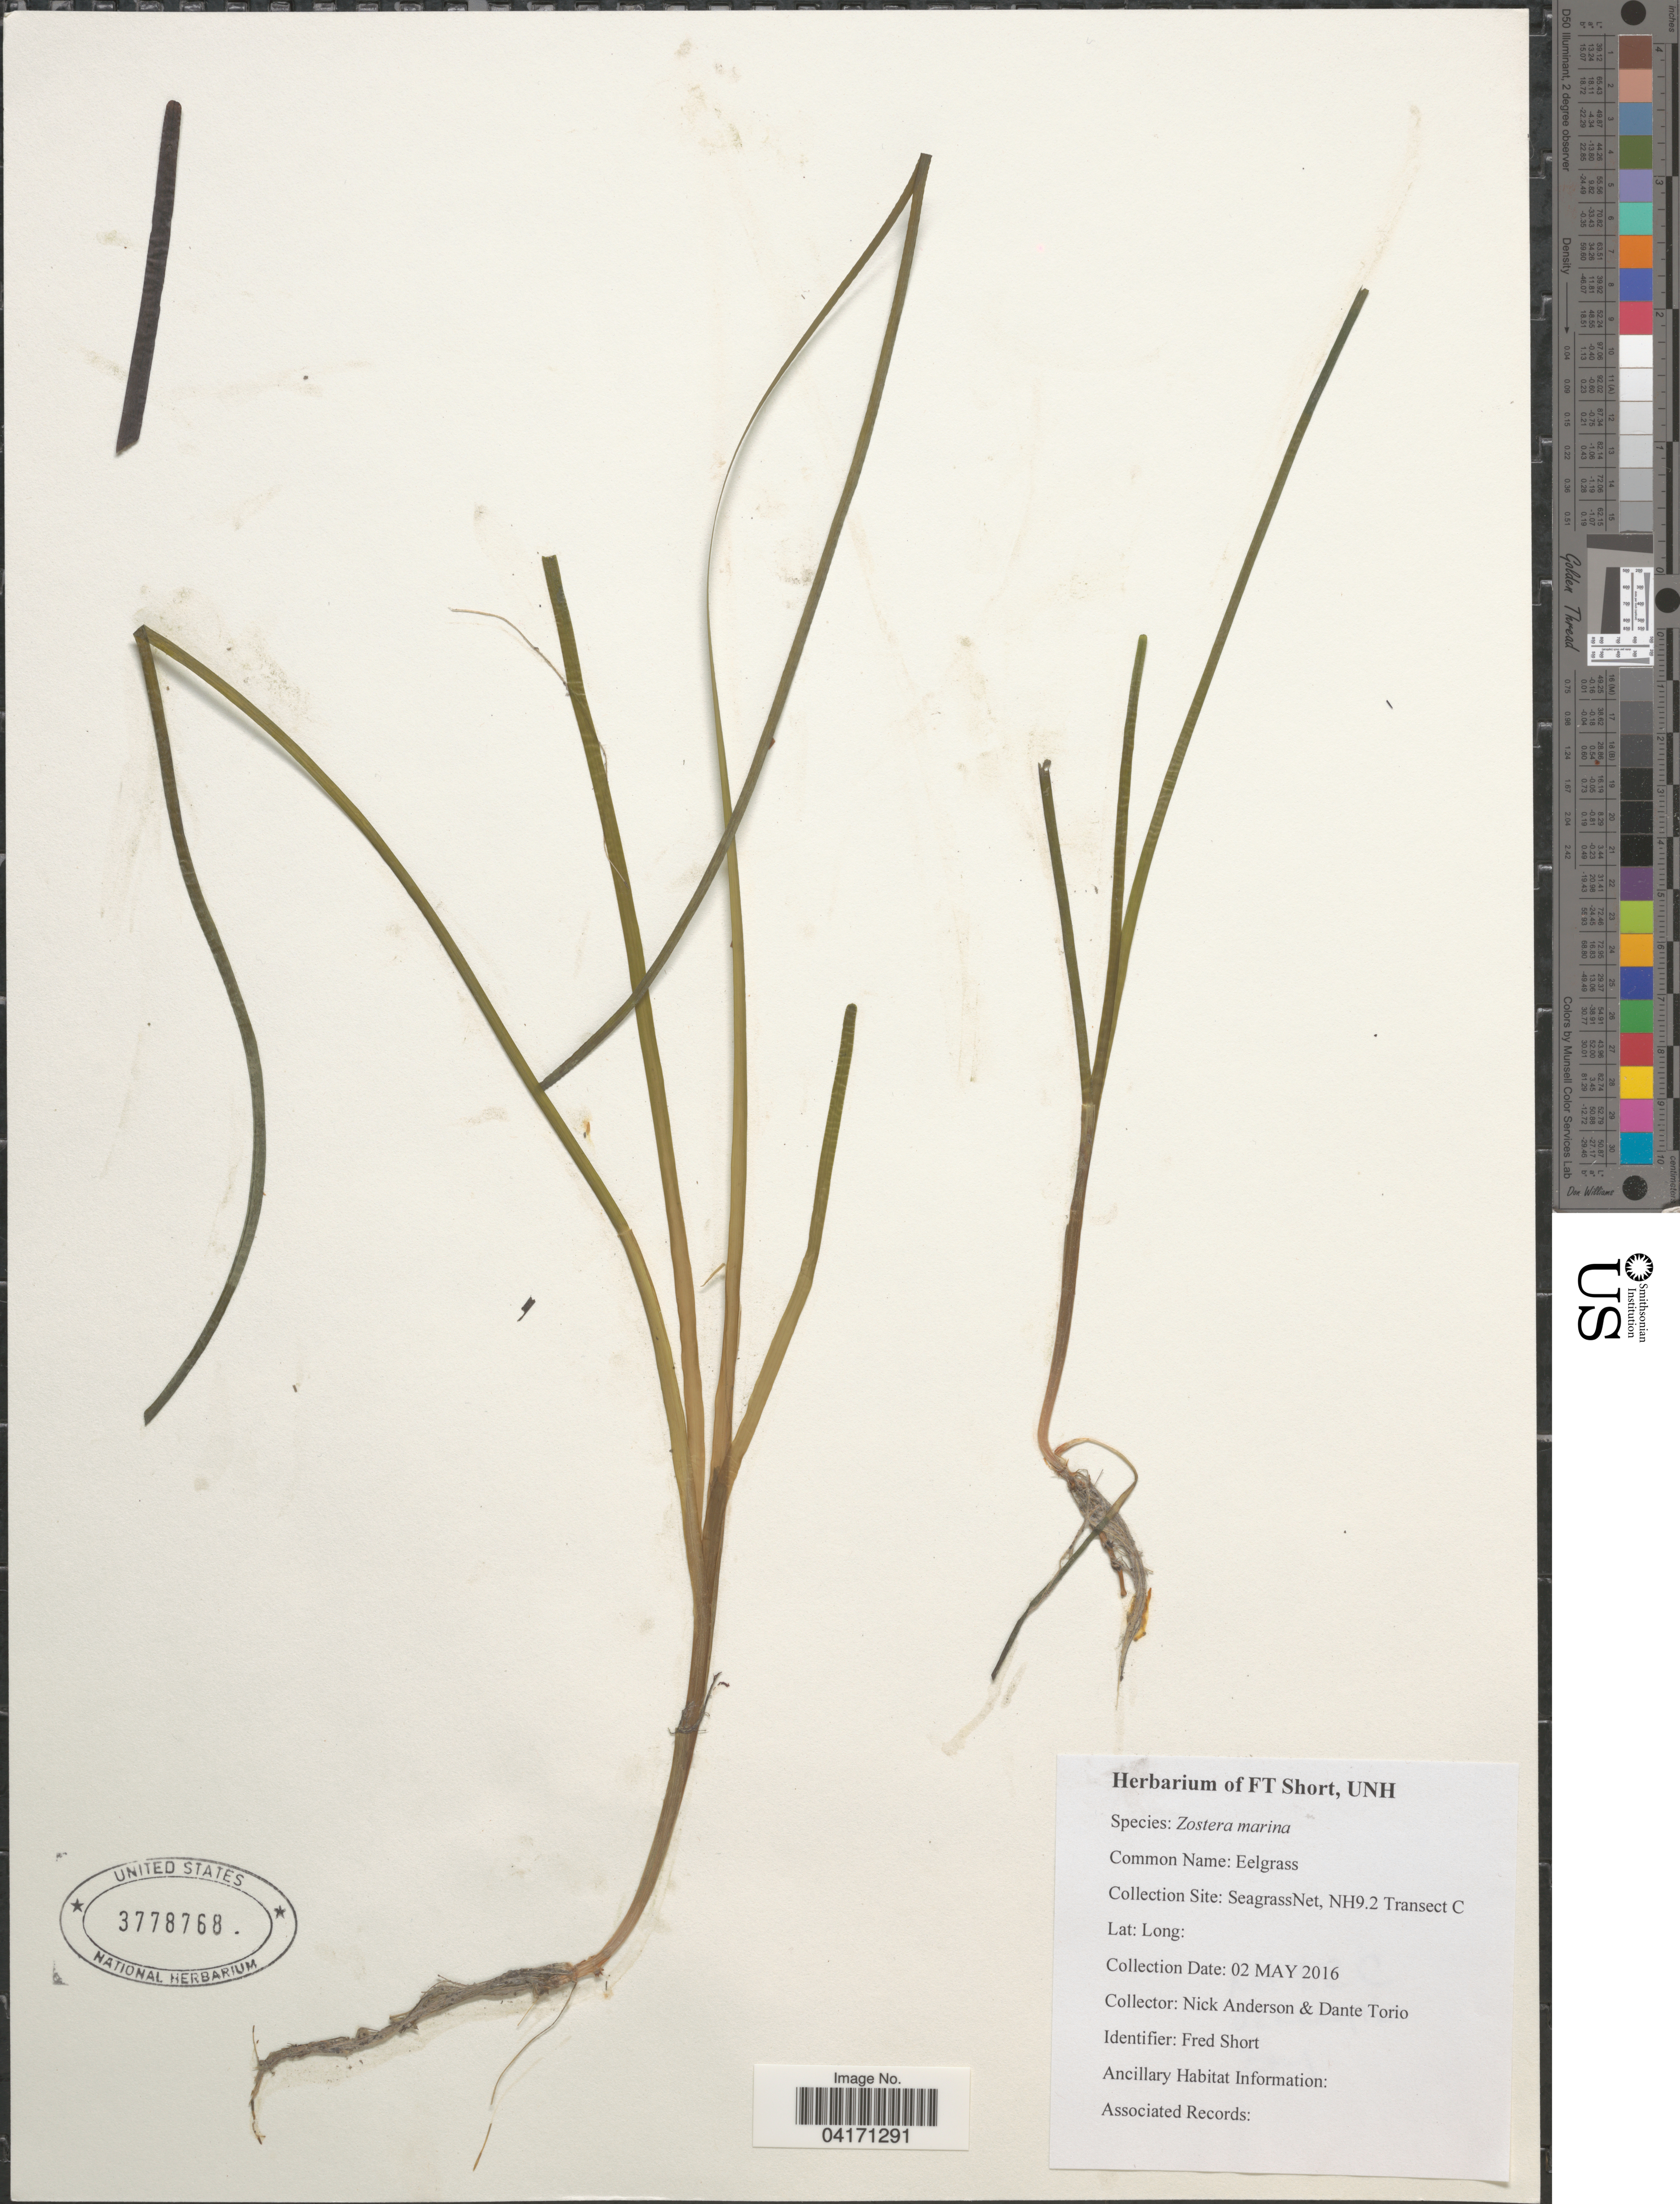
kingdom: Plantae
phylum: Tracheophyta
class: Liliopsida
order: Alismatales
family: Zosteraceae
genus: Zostera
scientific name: Zostera marina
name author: L.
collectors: N. Anderson & D. Torio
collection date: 2016-05-02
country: United States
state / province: New Hampshire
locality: SeagrassNet, NH9.2 Transect C.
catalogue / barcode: US 3778768